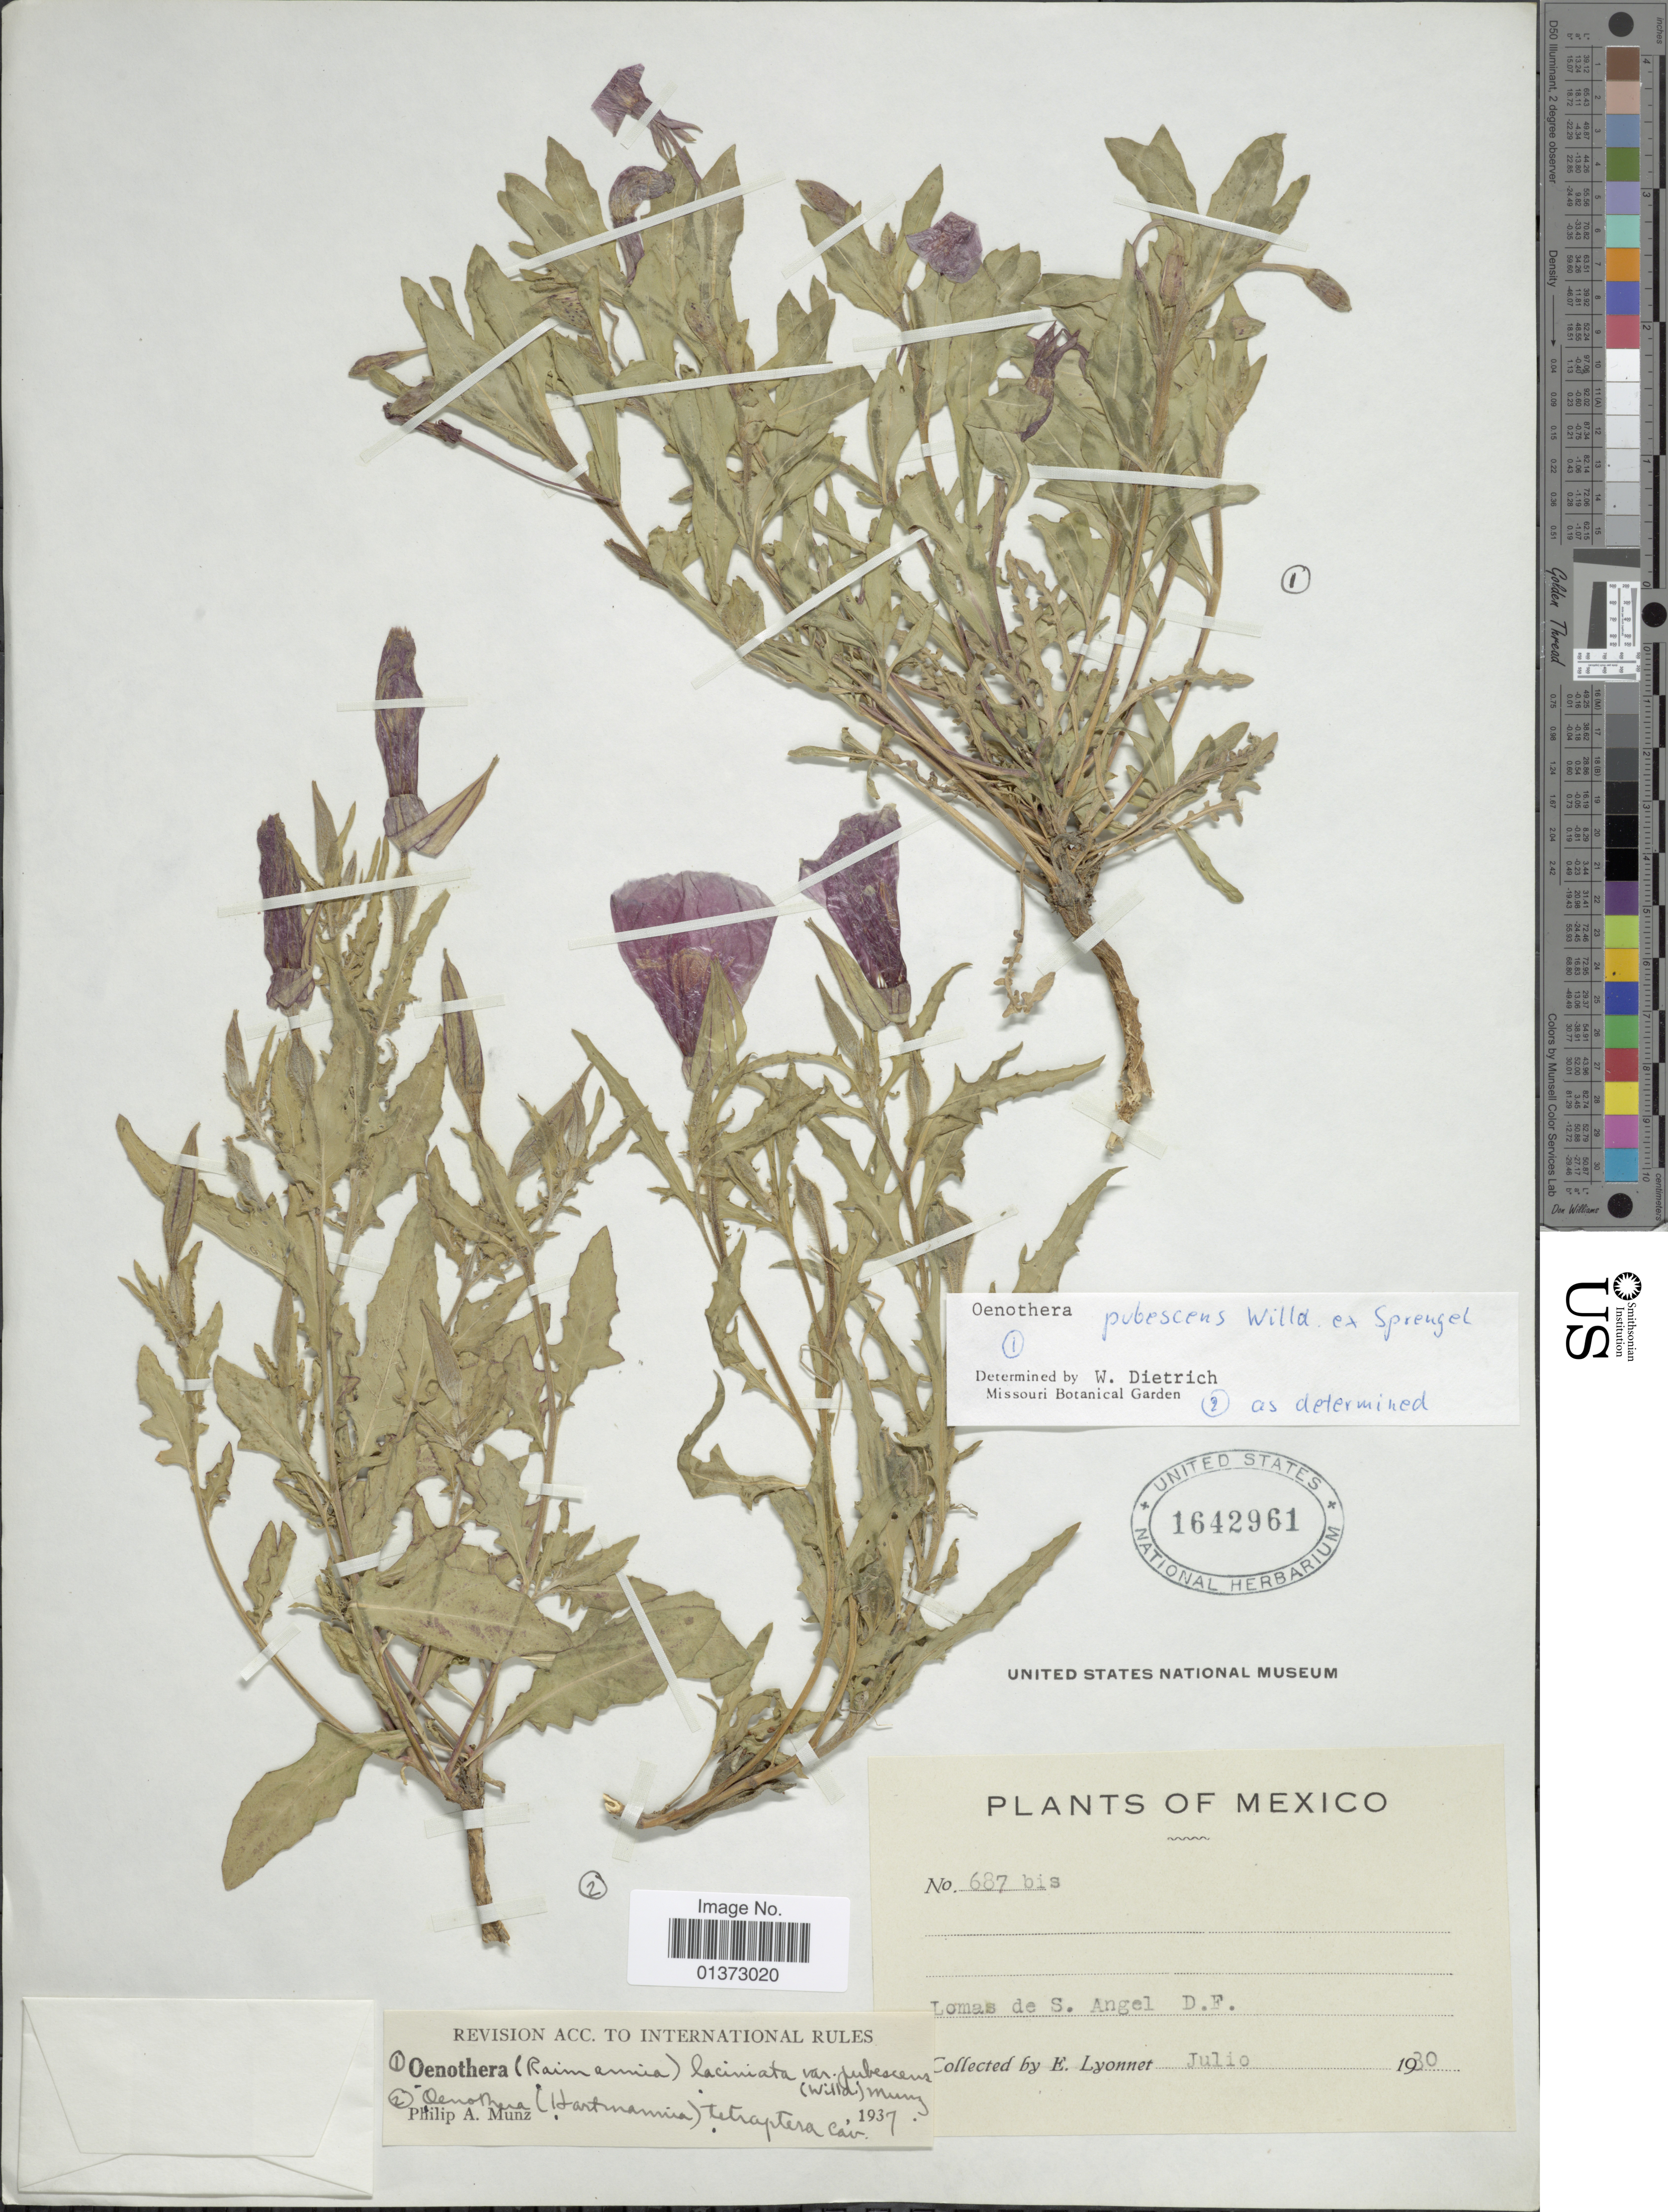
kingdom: Plantae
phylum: Tracheophyta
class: Magnoliopsida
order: Myrtales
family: Onagraceae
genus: Oenothera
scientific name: Oenothera pubescens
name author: Willd. ex Spreng.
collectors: E. Lyonnet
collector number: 687bis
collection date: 1930-07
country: Mexico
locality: Lomas de S. Angel D.F.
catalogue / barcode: US 1642961